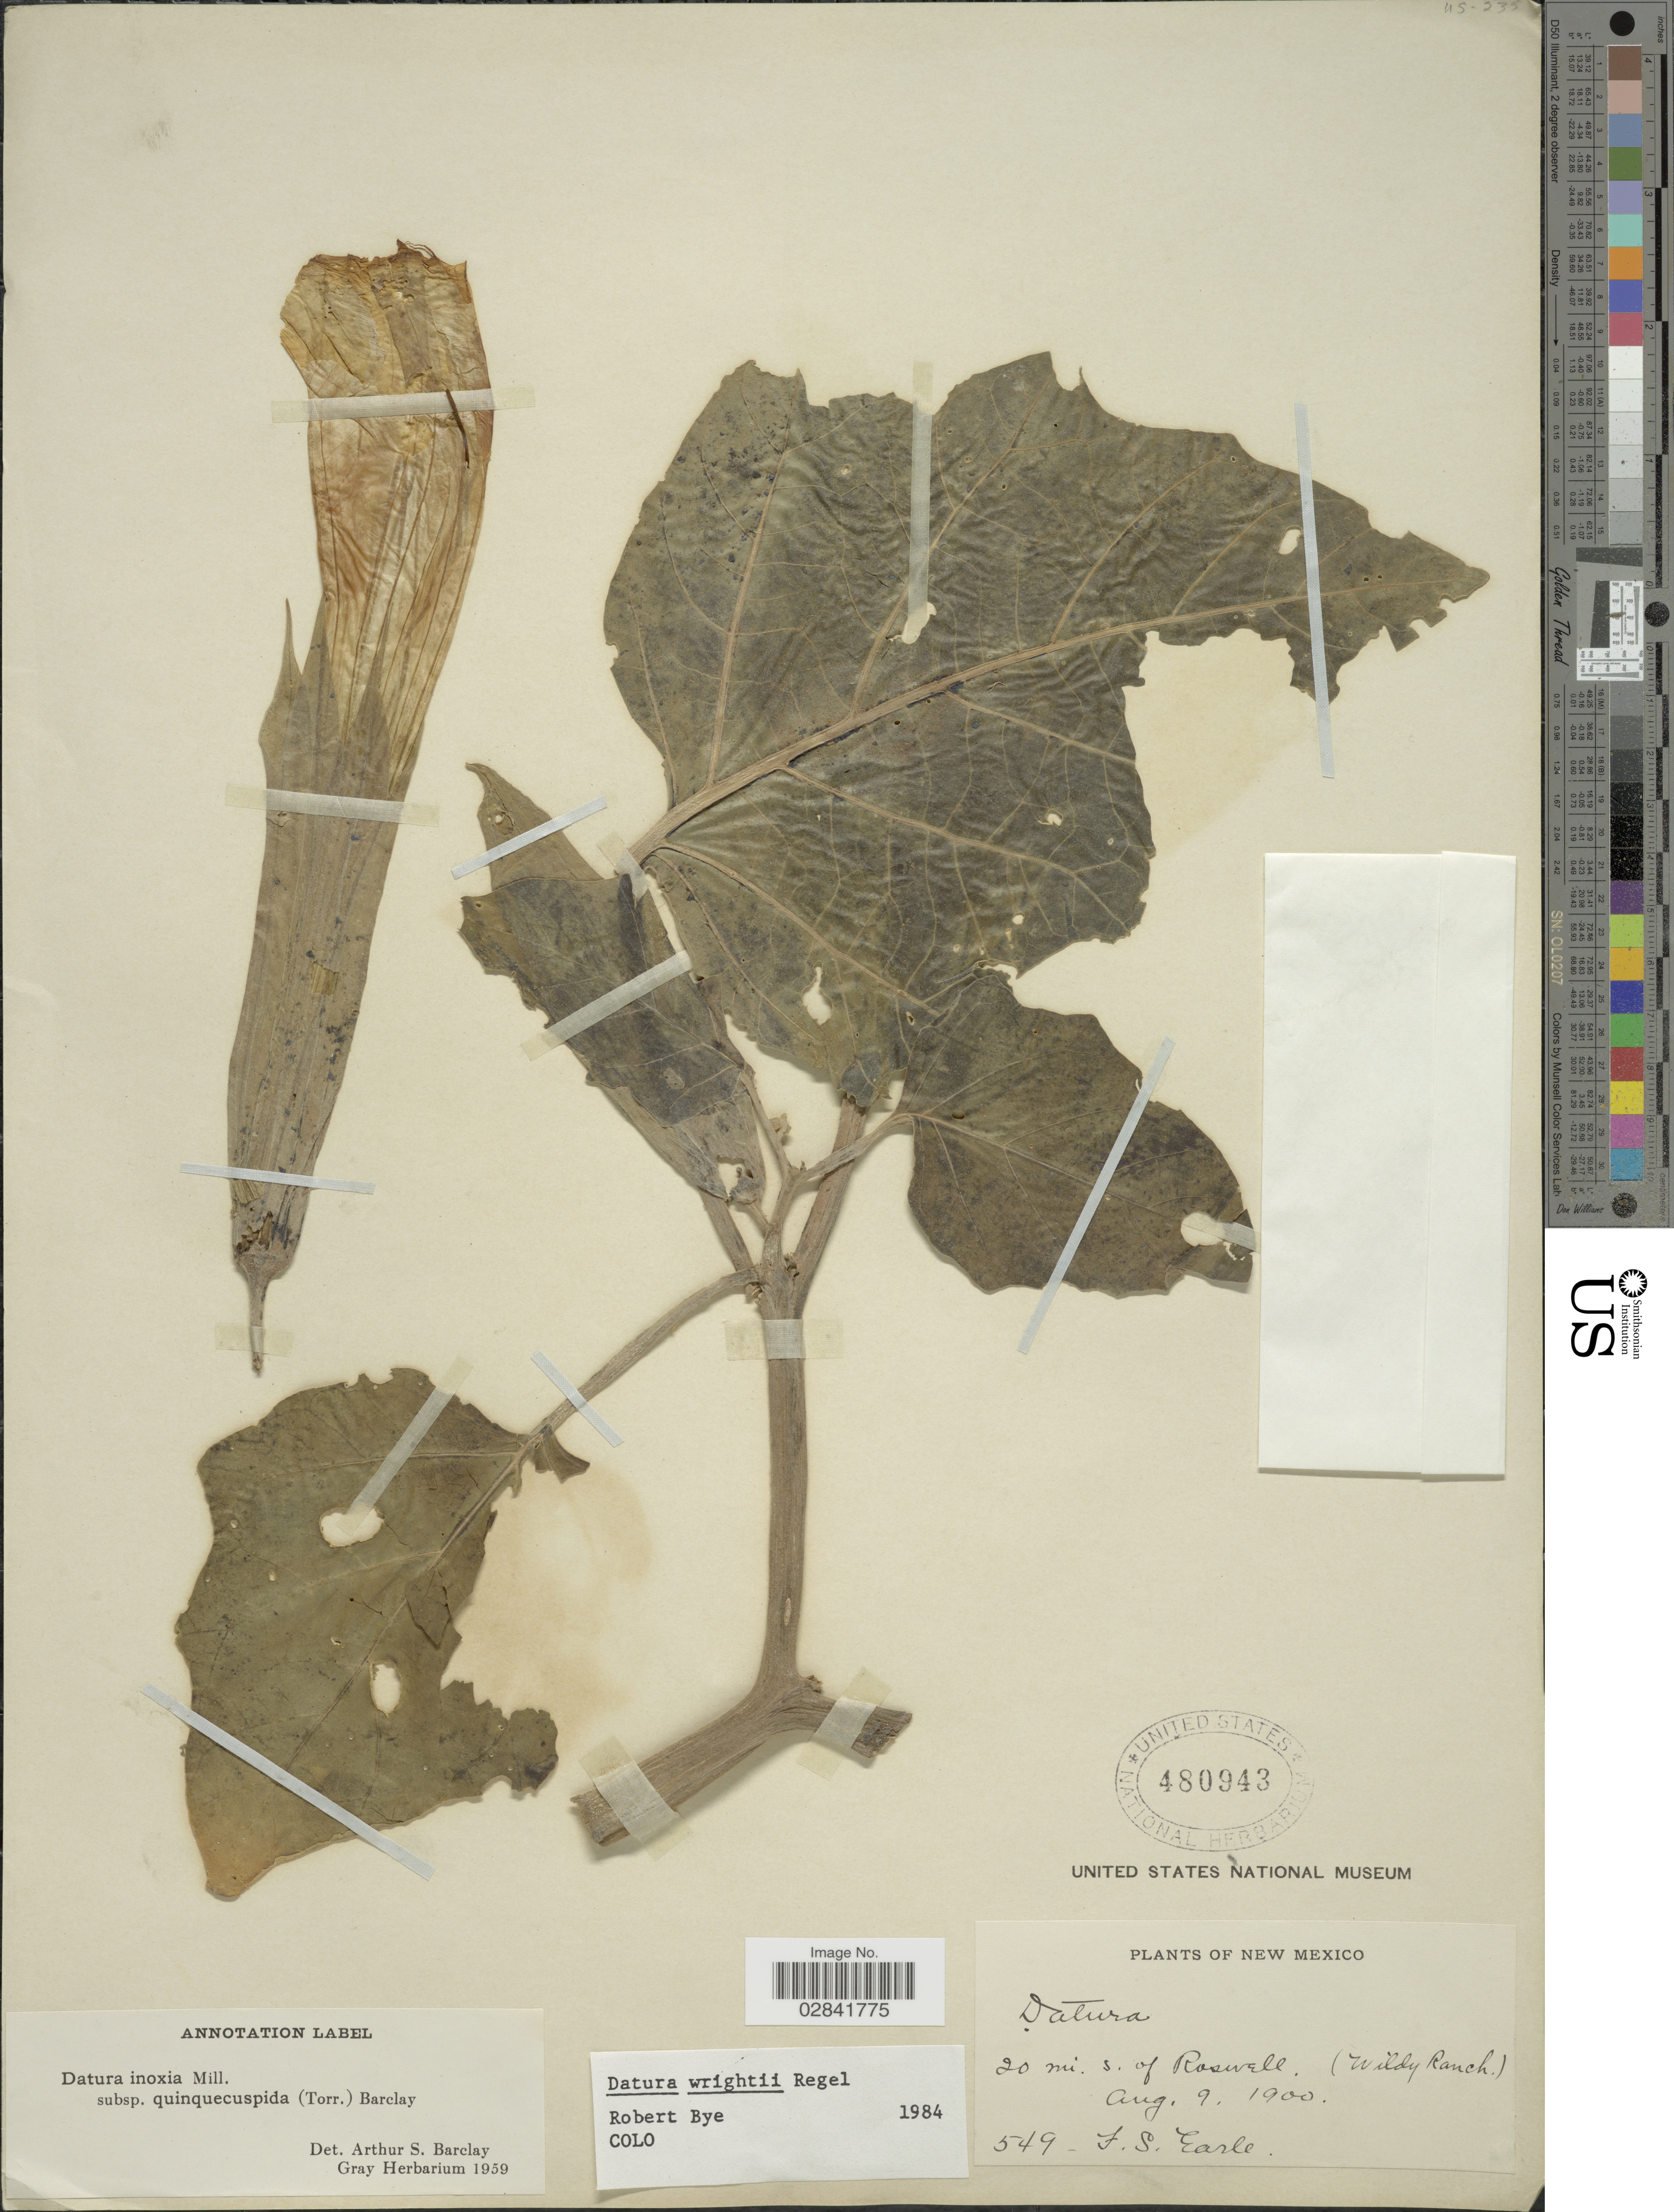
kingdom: Plantae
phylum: Tracheophyta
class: Magnoliopsida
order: Solanales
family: Solanaceae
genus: Datura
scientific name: Datura wrightii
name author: Regel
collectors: F. S. Earle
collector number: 549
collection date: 1900-08-09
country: United States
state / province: New Mexico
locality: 20 mi. s. of Roswell. (Wildy Ranch).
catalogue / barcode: US 480943